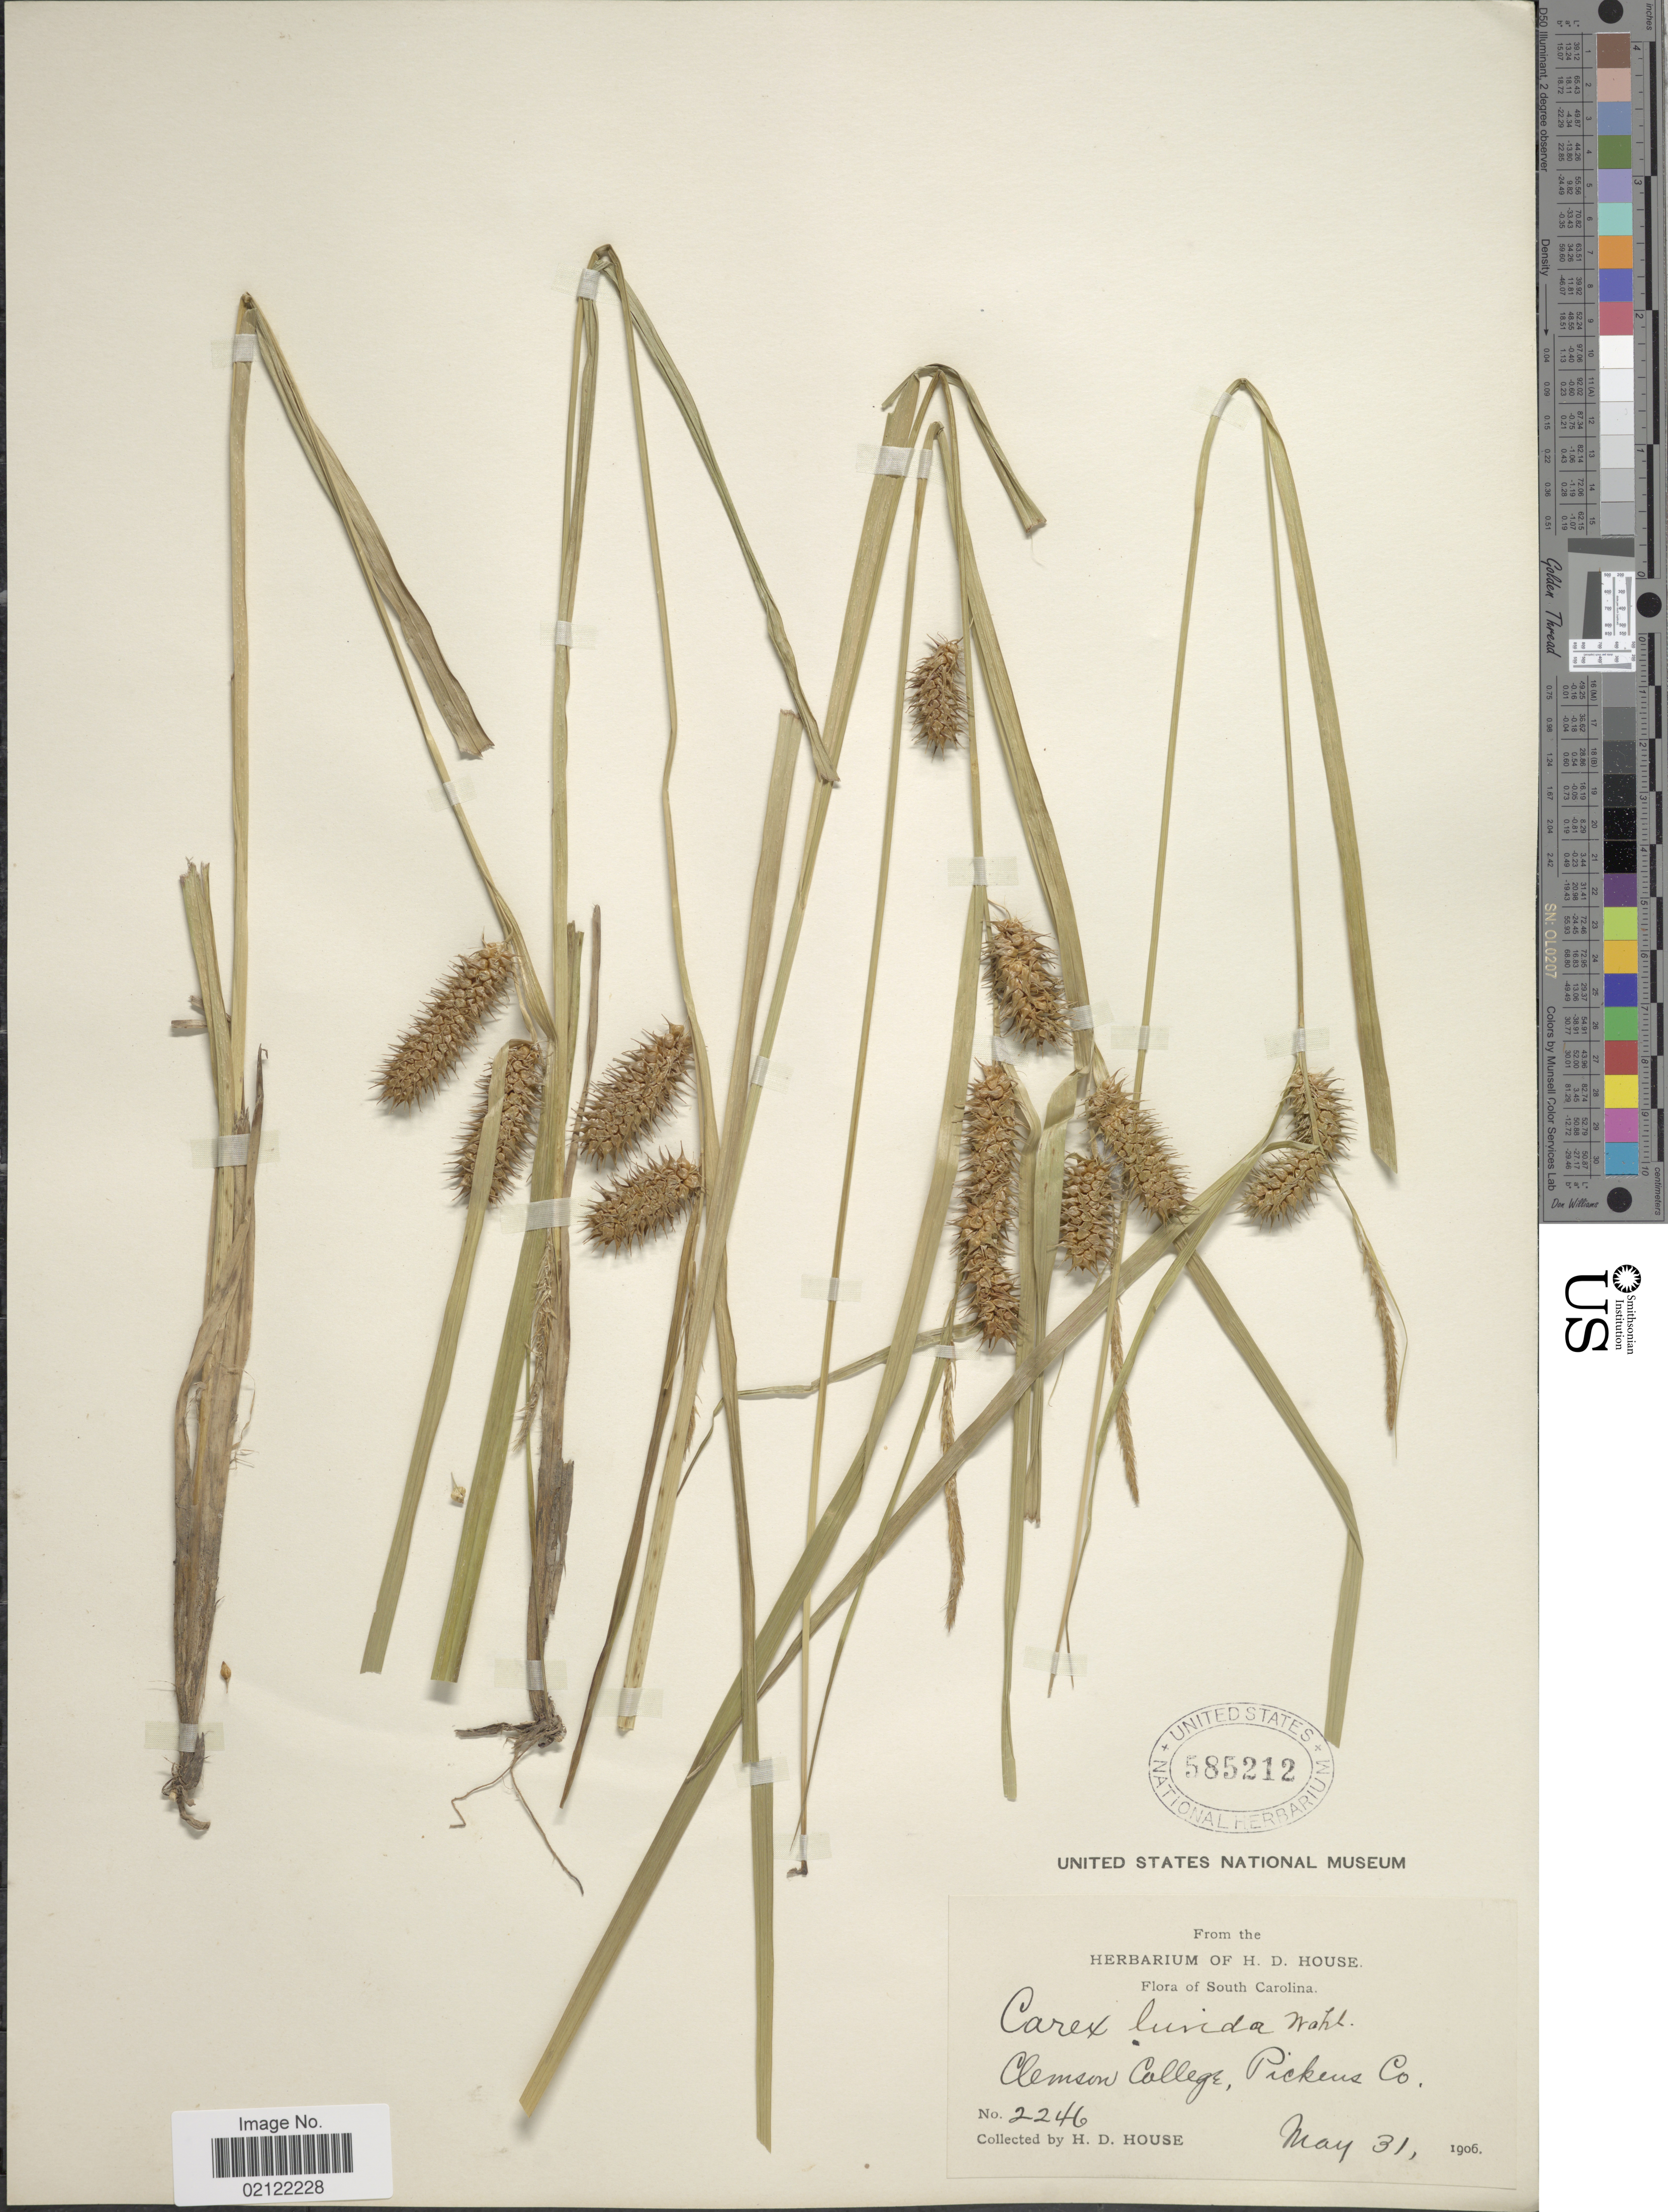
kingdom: Plantae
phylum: Tracheophyta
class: Liliopsida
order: Poales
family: Cyperaceae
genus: Carex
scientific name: Carex lurida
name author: Wahlenb.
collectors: H. D. House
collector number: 2246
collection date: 1906-05-31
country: United States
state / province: South Carolina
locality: Clemson College, Pickens Co.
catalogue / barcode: US 585212